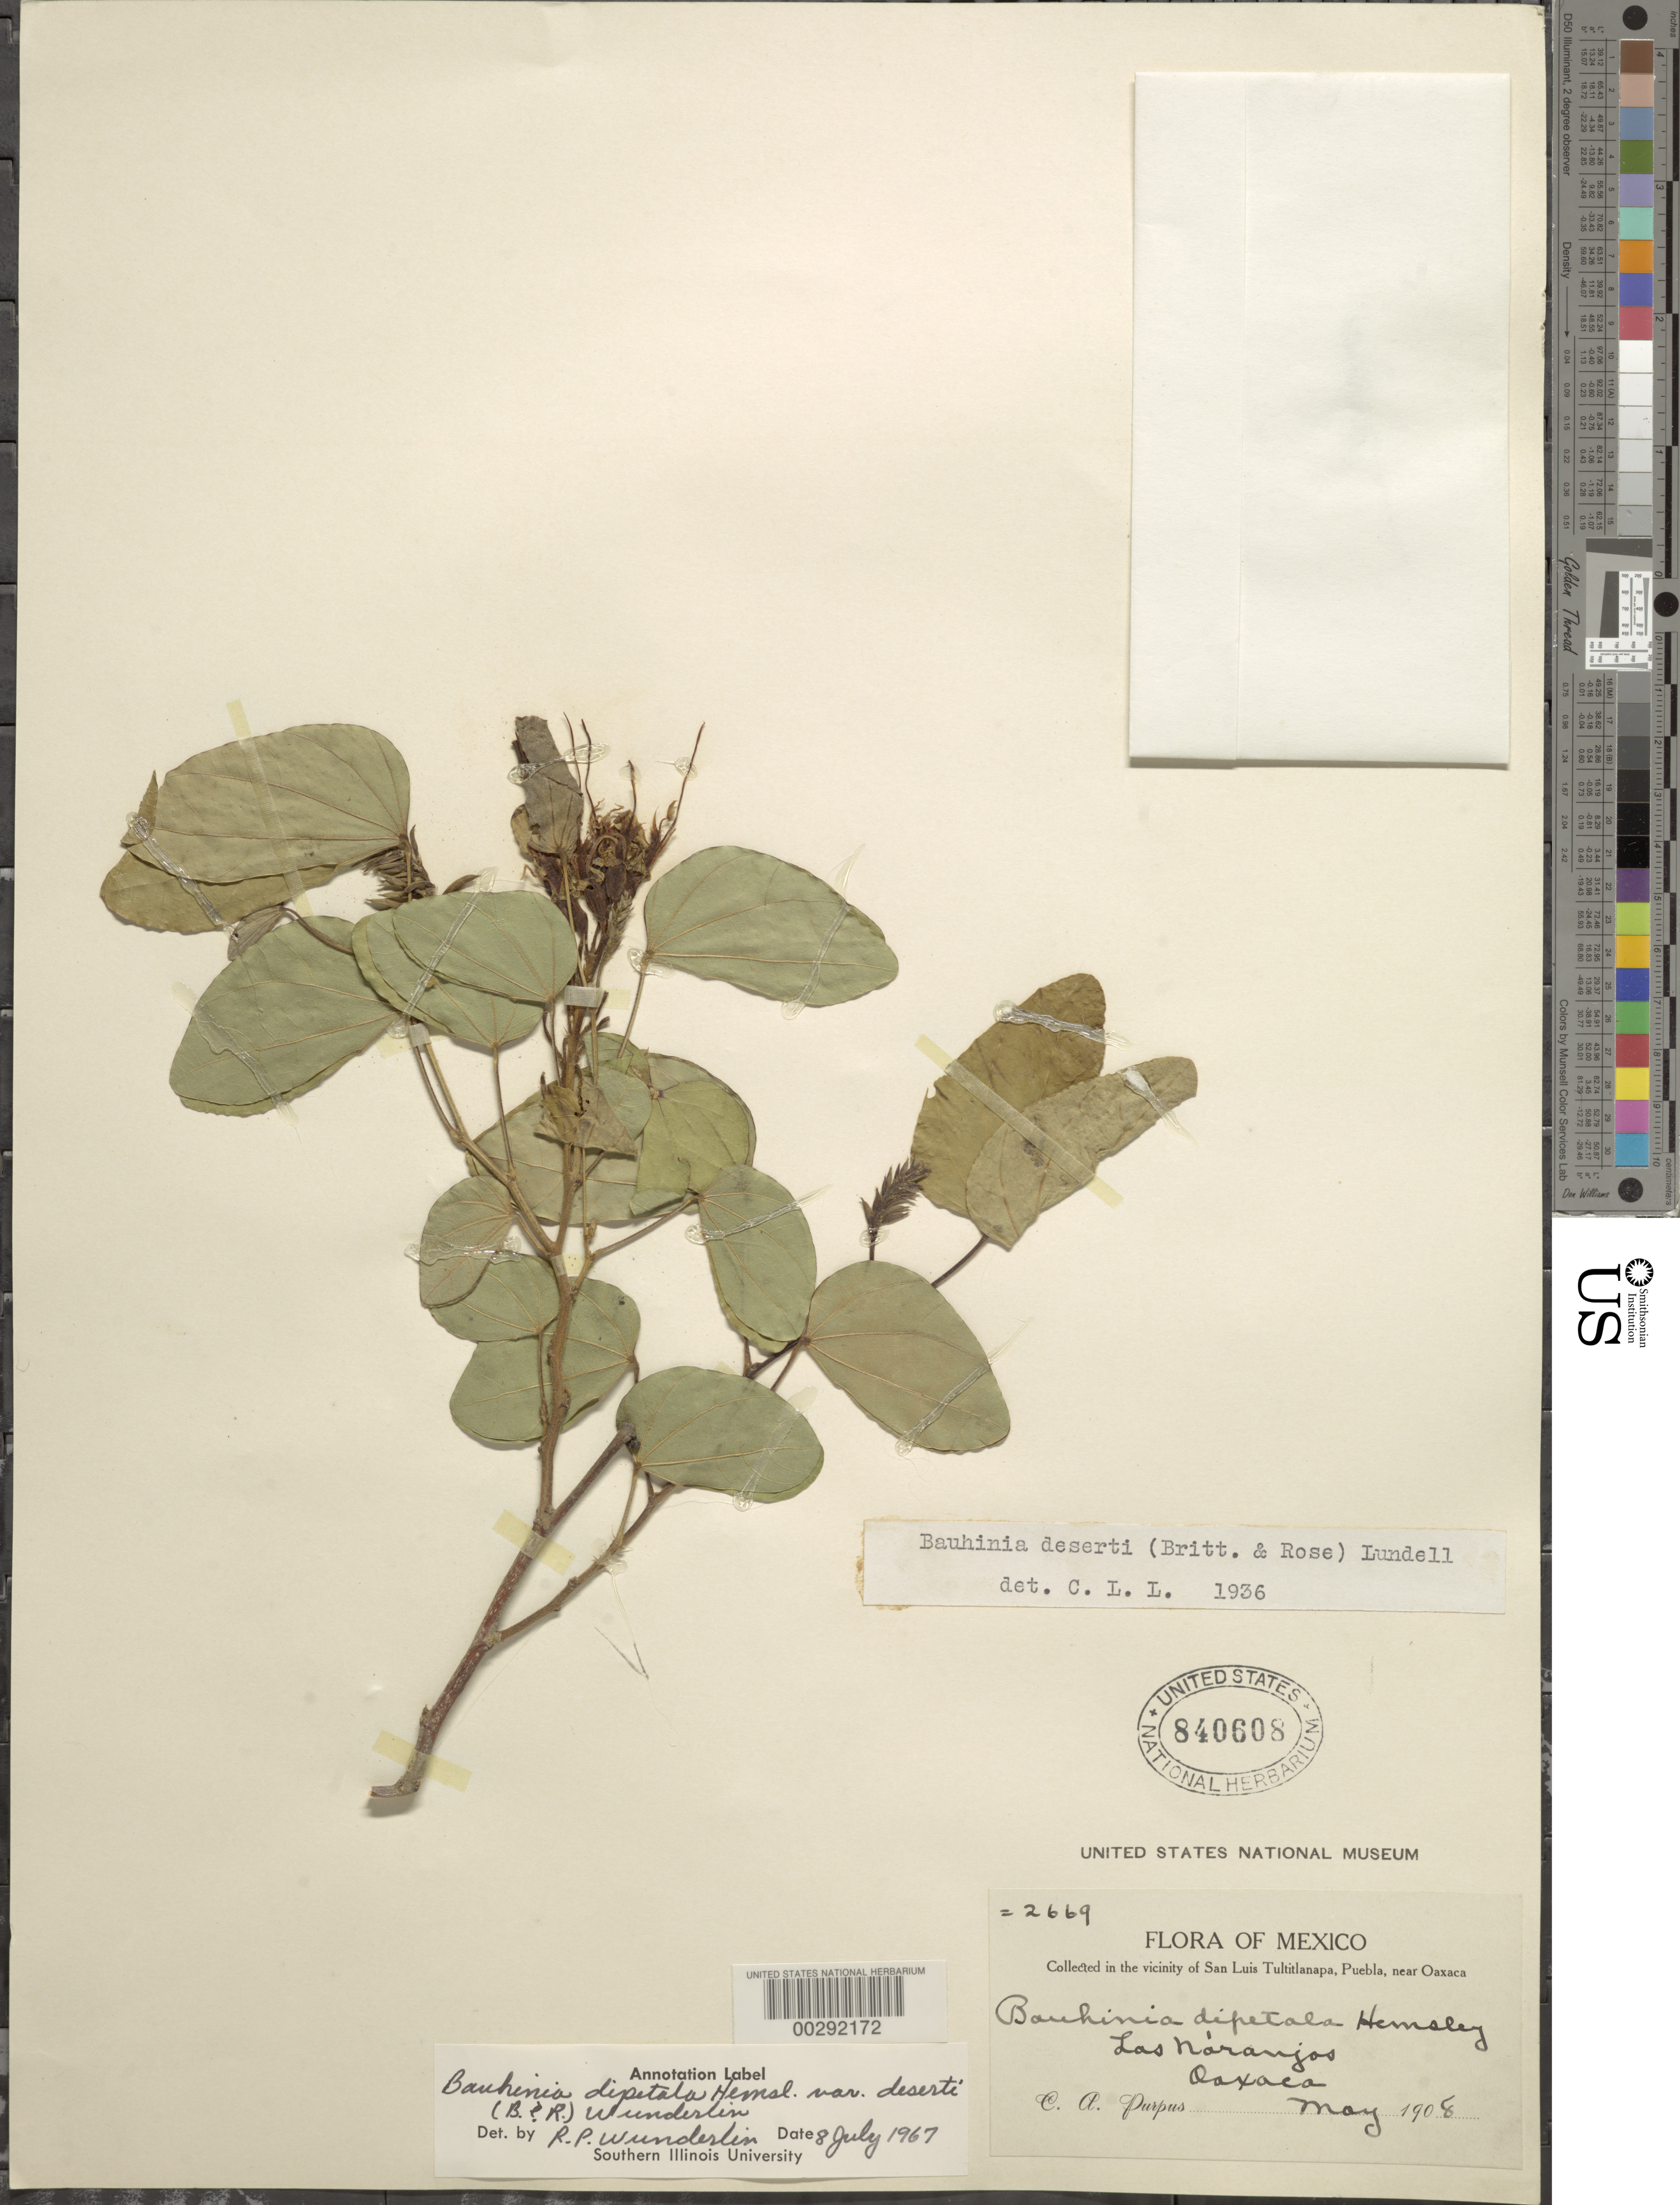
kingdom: Plantae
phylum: Tracheophyta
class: Magnoliopsida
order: Fabales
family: Fabaceae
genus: Bauhinia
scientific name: Bauhinia dipetala var. deserti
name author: (Britton & Rose) Wunderlin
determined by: Wunderlin, Richard P.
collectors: C. A. Purpus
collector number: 2669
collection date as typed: May 1908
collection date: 1908-05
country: Mexico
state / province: Oaxaca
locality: Las naranjos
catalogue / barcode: US 840608